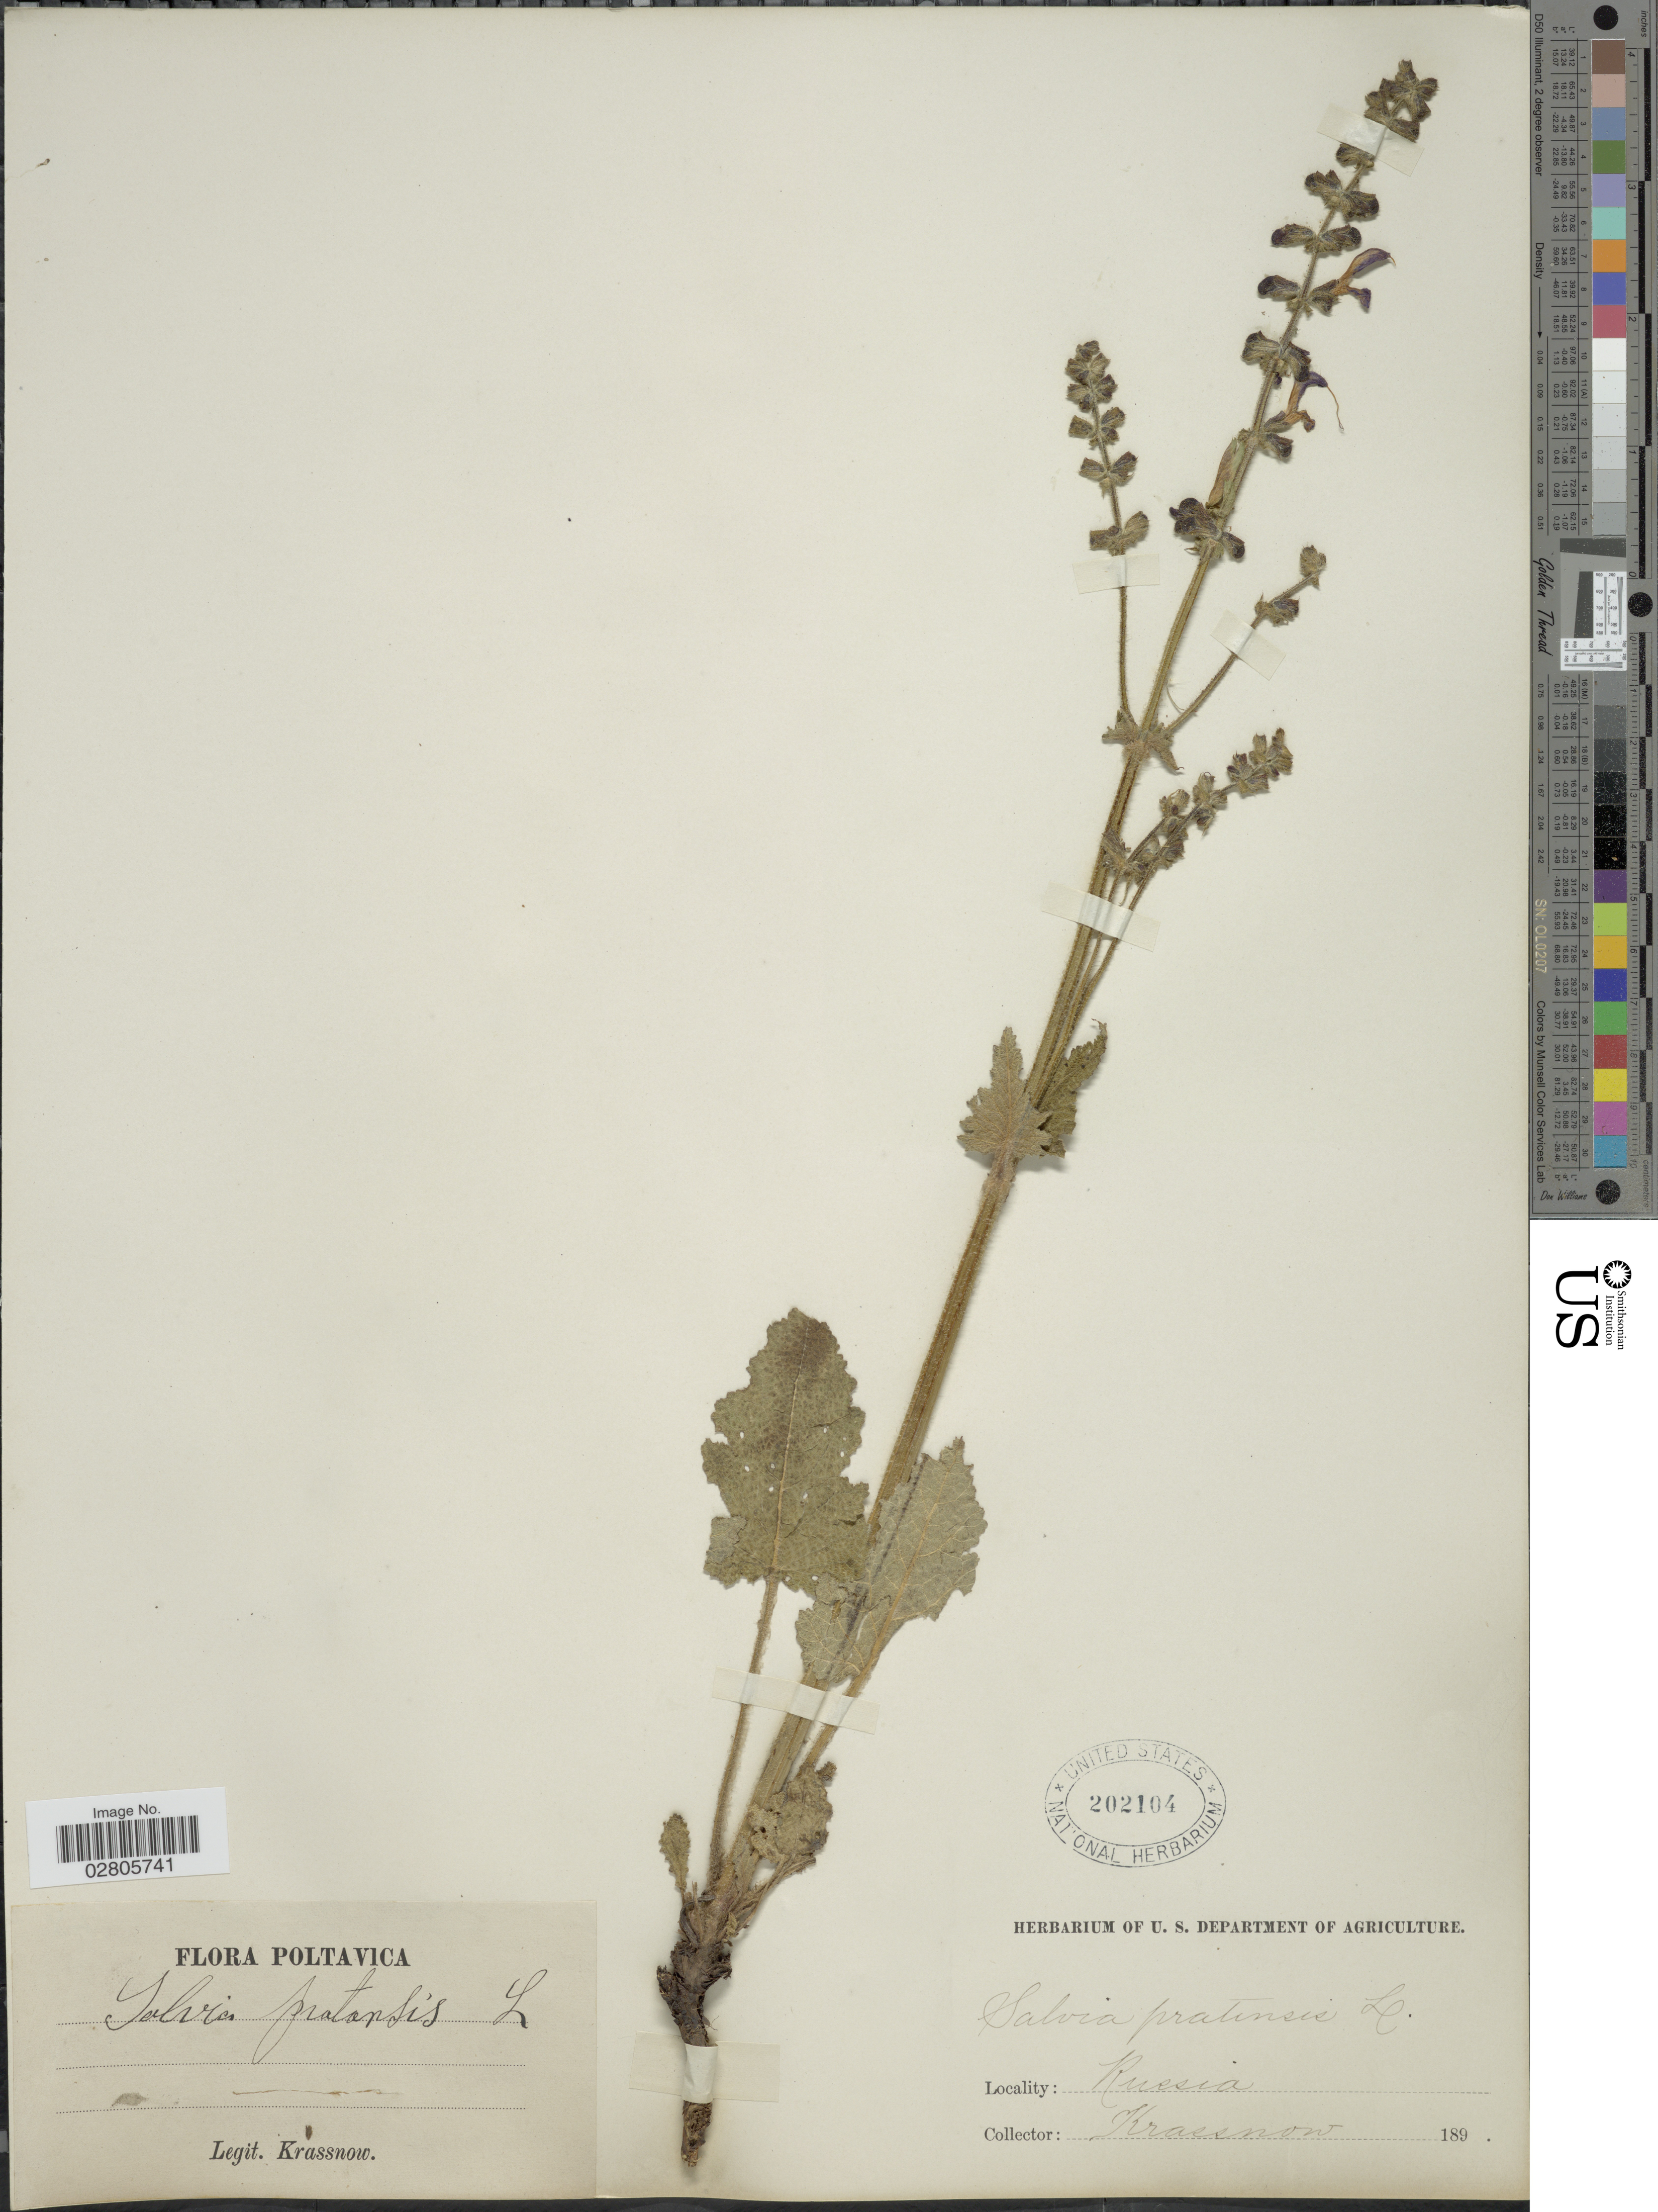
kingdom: Plantae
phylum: Tracheophyta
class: Magnoliopsida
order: Lamiales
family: Lamiaceae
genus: Salvia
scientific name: Salvia pratensis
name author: L.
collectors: -. Krassnow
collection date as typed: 189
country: Ukraine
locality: Poltavica.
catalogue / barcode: US 202104